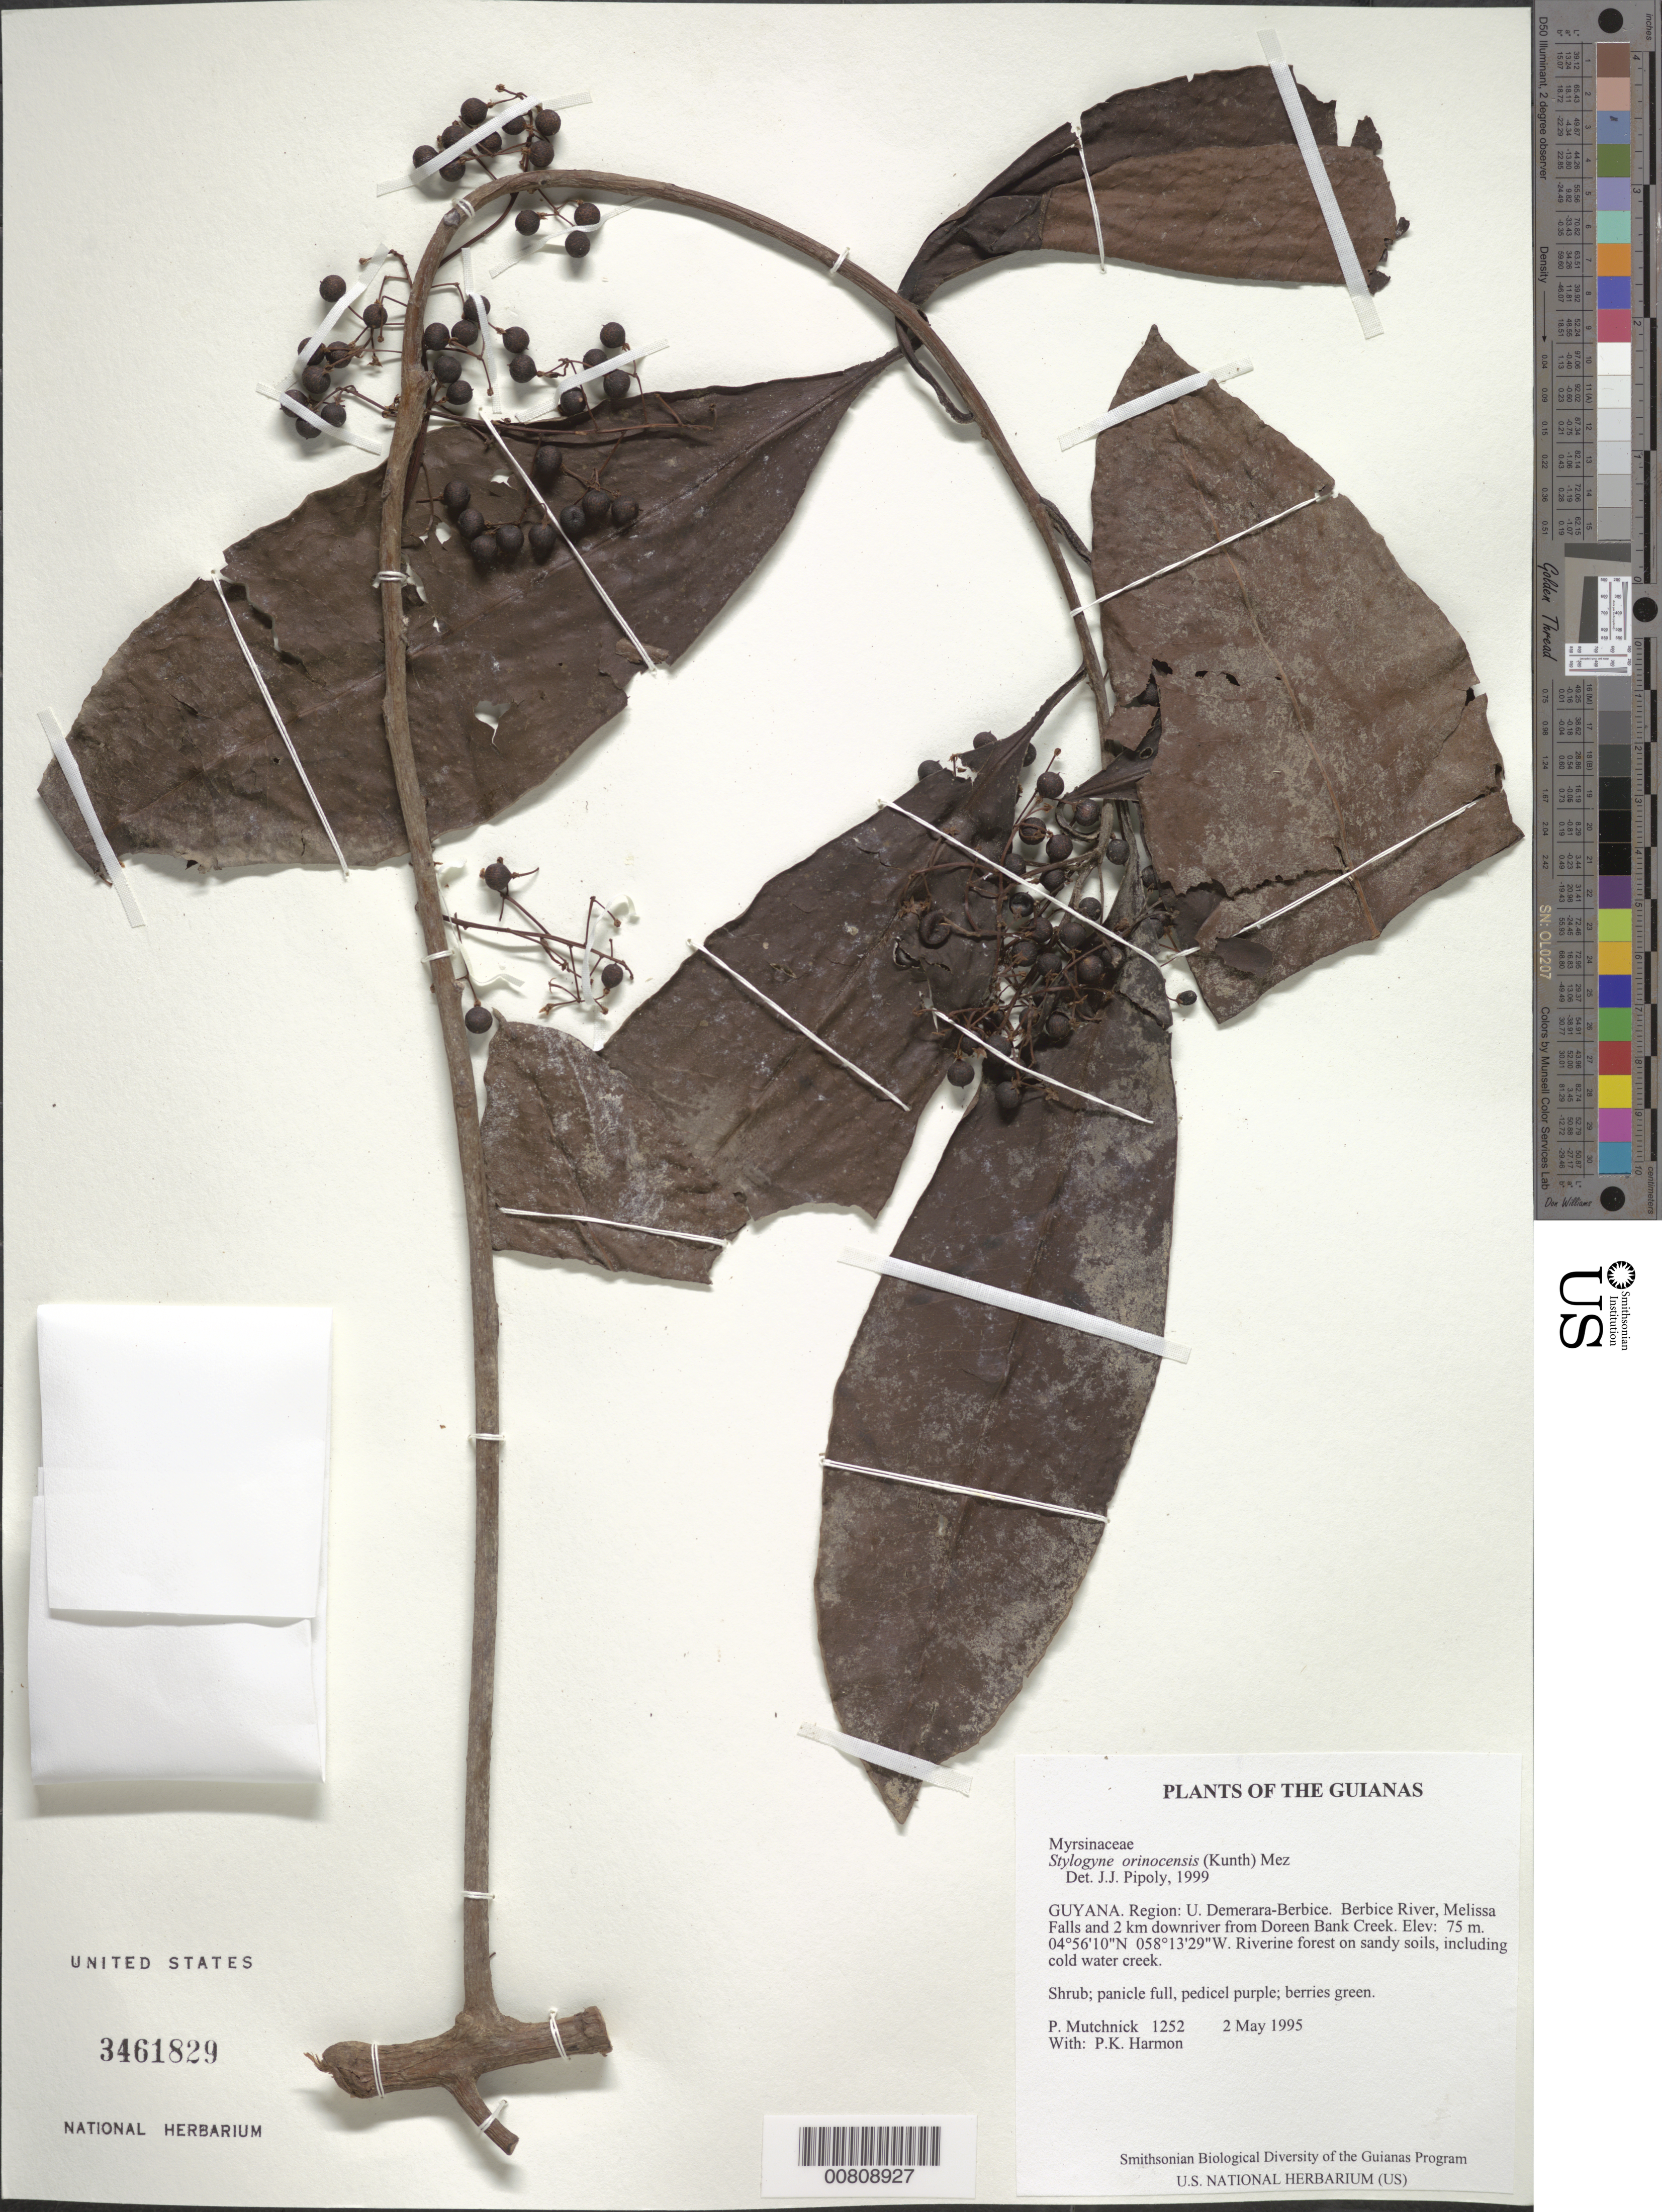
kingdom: Plantae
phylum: Tracheophyta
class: Magnoliopsida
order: Ericales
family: Primulaceae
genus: Stylogyne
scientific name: Stylogyne orinocensis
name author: (Kunth) Mez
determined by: Pipoly, J. J., III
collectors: P. Mutchnick & P. Harmon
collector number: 1252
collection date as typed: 2 May 1995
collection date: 1995-05-02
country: Guyana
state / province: U. Demerara-Berbice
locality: Berbice River, Melissa Falls and 2 km downriver from Doreen Bank Creek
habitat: Riverine forest on sandy soils, including cold water creek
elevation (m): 75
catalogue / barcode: US 3461829